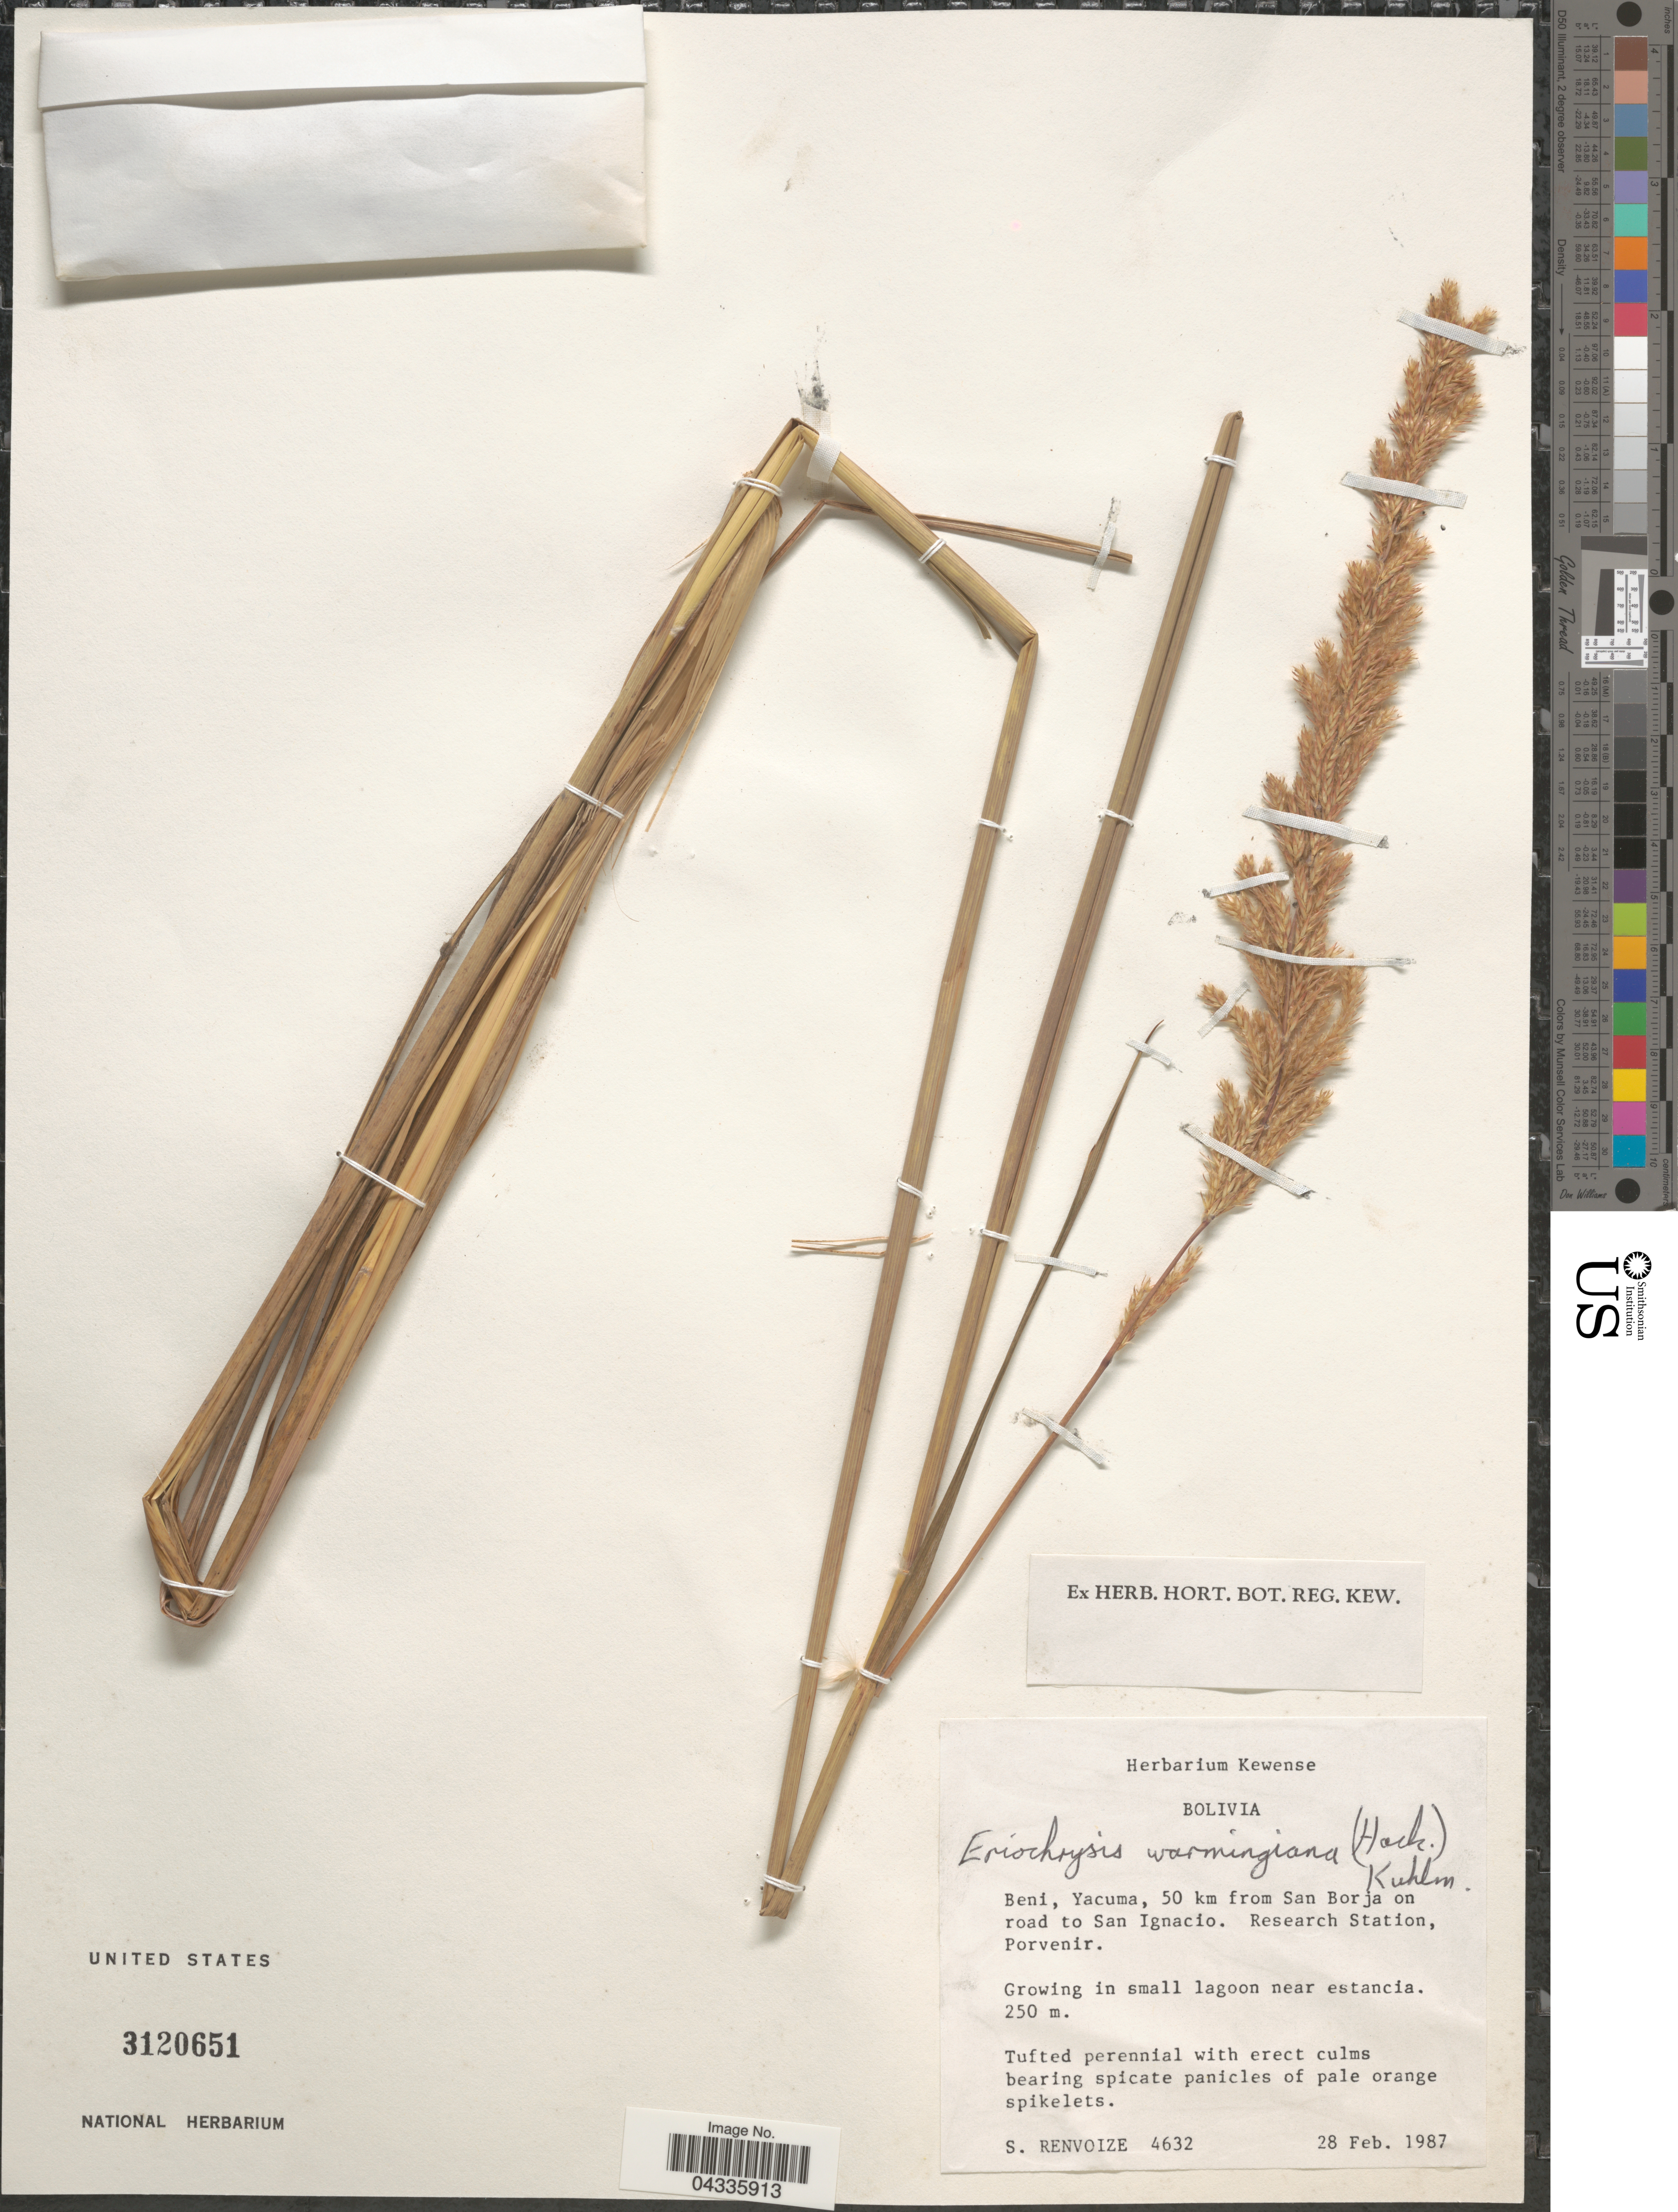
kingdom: Plantae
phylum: Tracheophyta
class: Liliopsida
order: Poales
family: Poaceae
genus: Eriochrysis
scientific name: Eriochrysis warmingiana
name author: (Hack.) Kuhlm.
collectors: S. A. Renvoize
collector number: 4632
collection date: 1987-02-28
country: Bolivia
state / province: Beni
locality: Yacuma, 50 km from San Borja on road to San Ignacio. Research Station, Porvenir. In small lagoon near estancia.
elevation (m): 250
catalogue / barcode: US 3120651